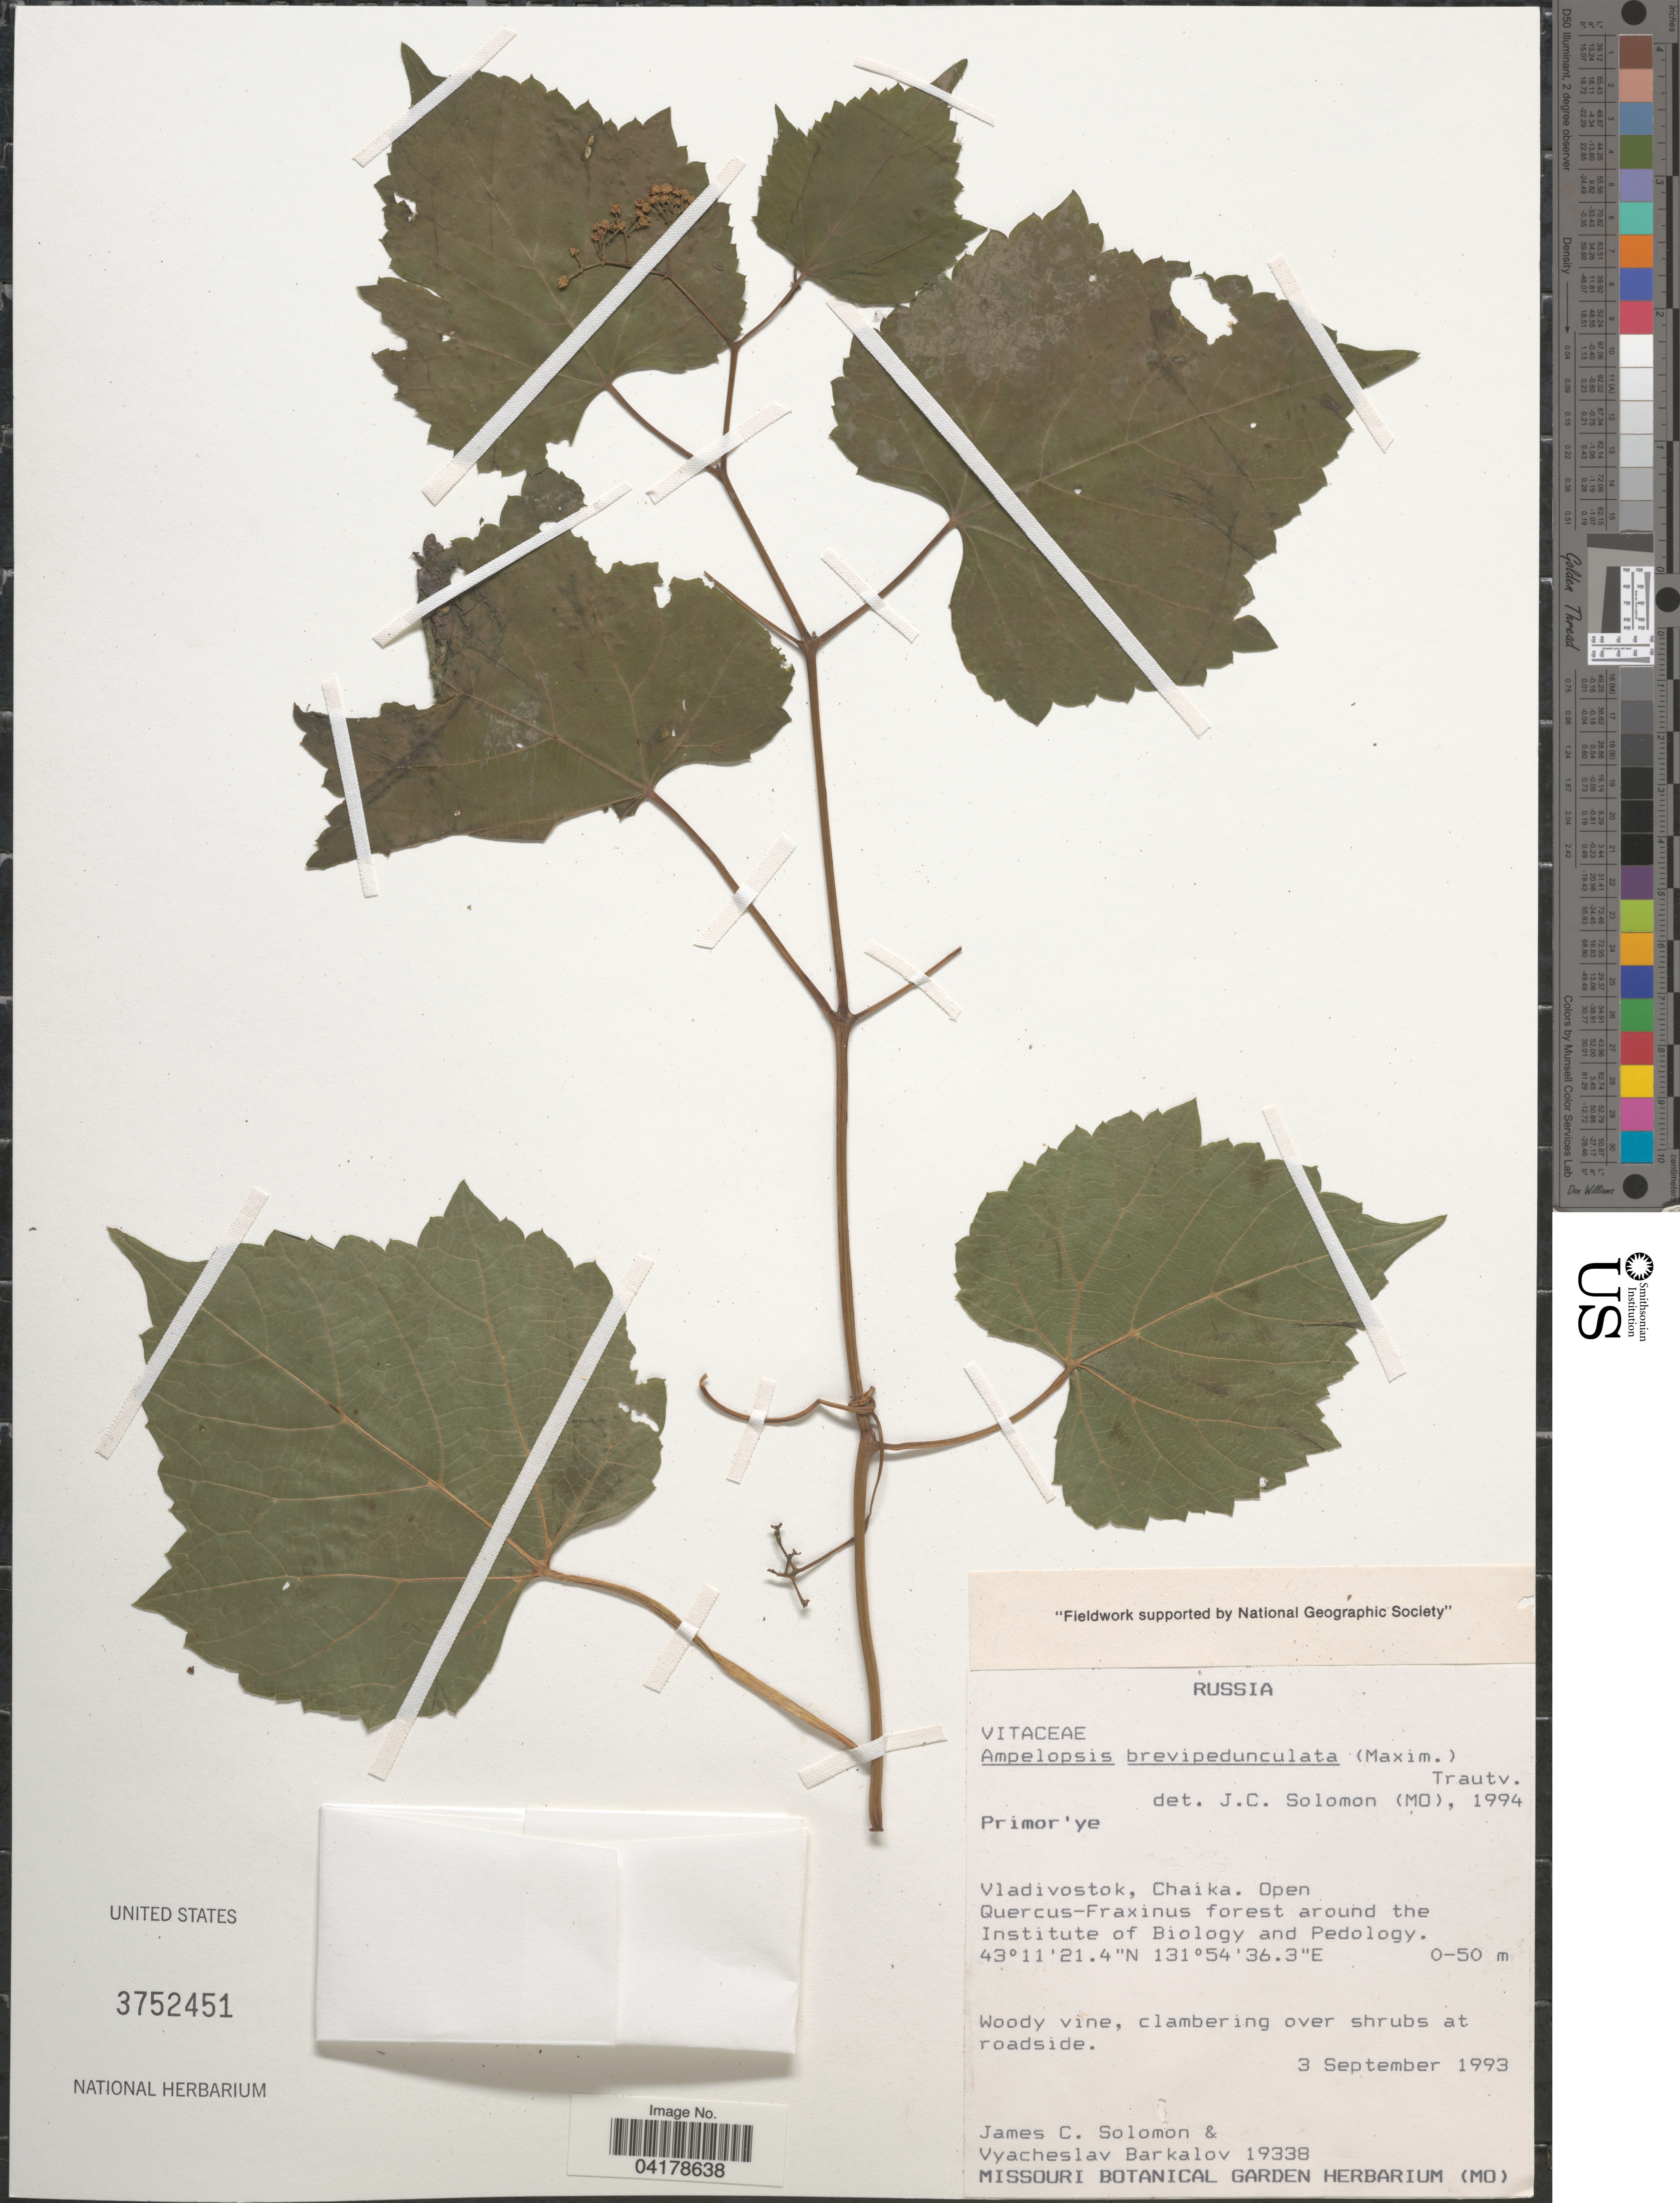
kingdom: Plantae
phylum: Tracheophyta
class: Magnoliopsida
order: Vitales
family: Vitaceae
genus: Ampelopsis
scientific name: Ampelopsis brevipedunculata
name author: (Maxim.) Trautv.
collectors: J. C. Solomon & V. Barkalov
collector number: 19338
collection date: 1993-09-03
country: Russian Federation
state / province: Primorsky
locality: Russia. Primor'ye. Vladivostok, Chaika. Open Quercus-Fraxinus forest around the Institute of Biology and Pedology.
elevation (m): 0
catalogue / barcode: US 3752451